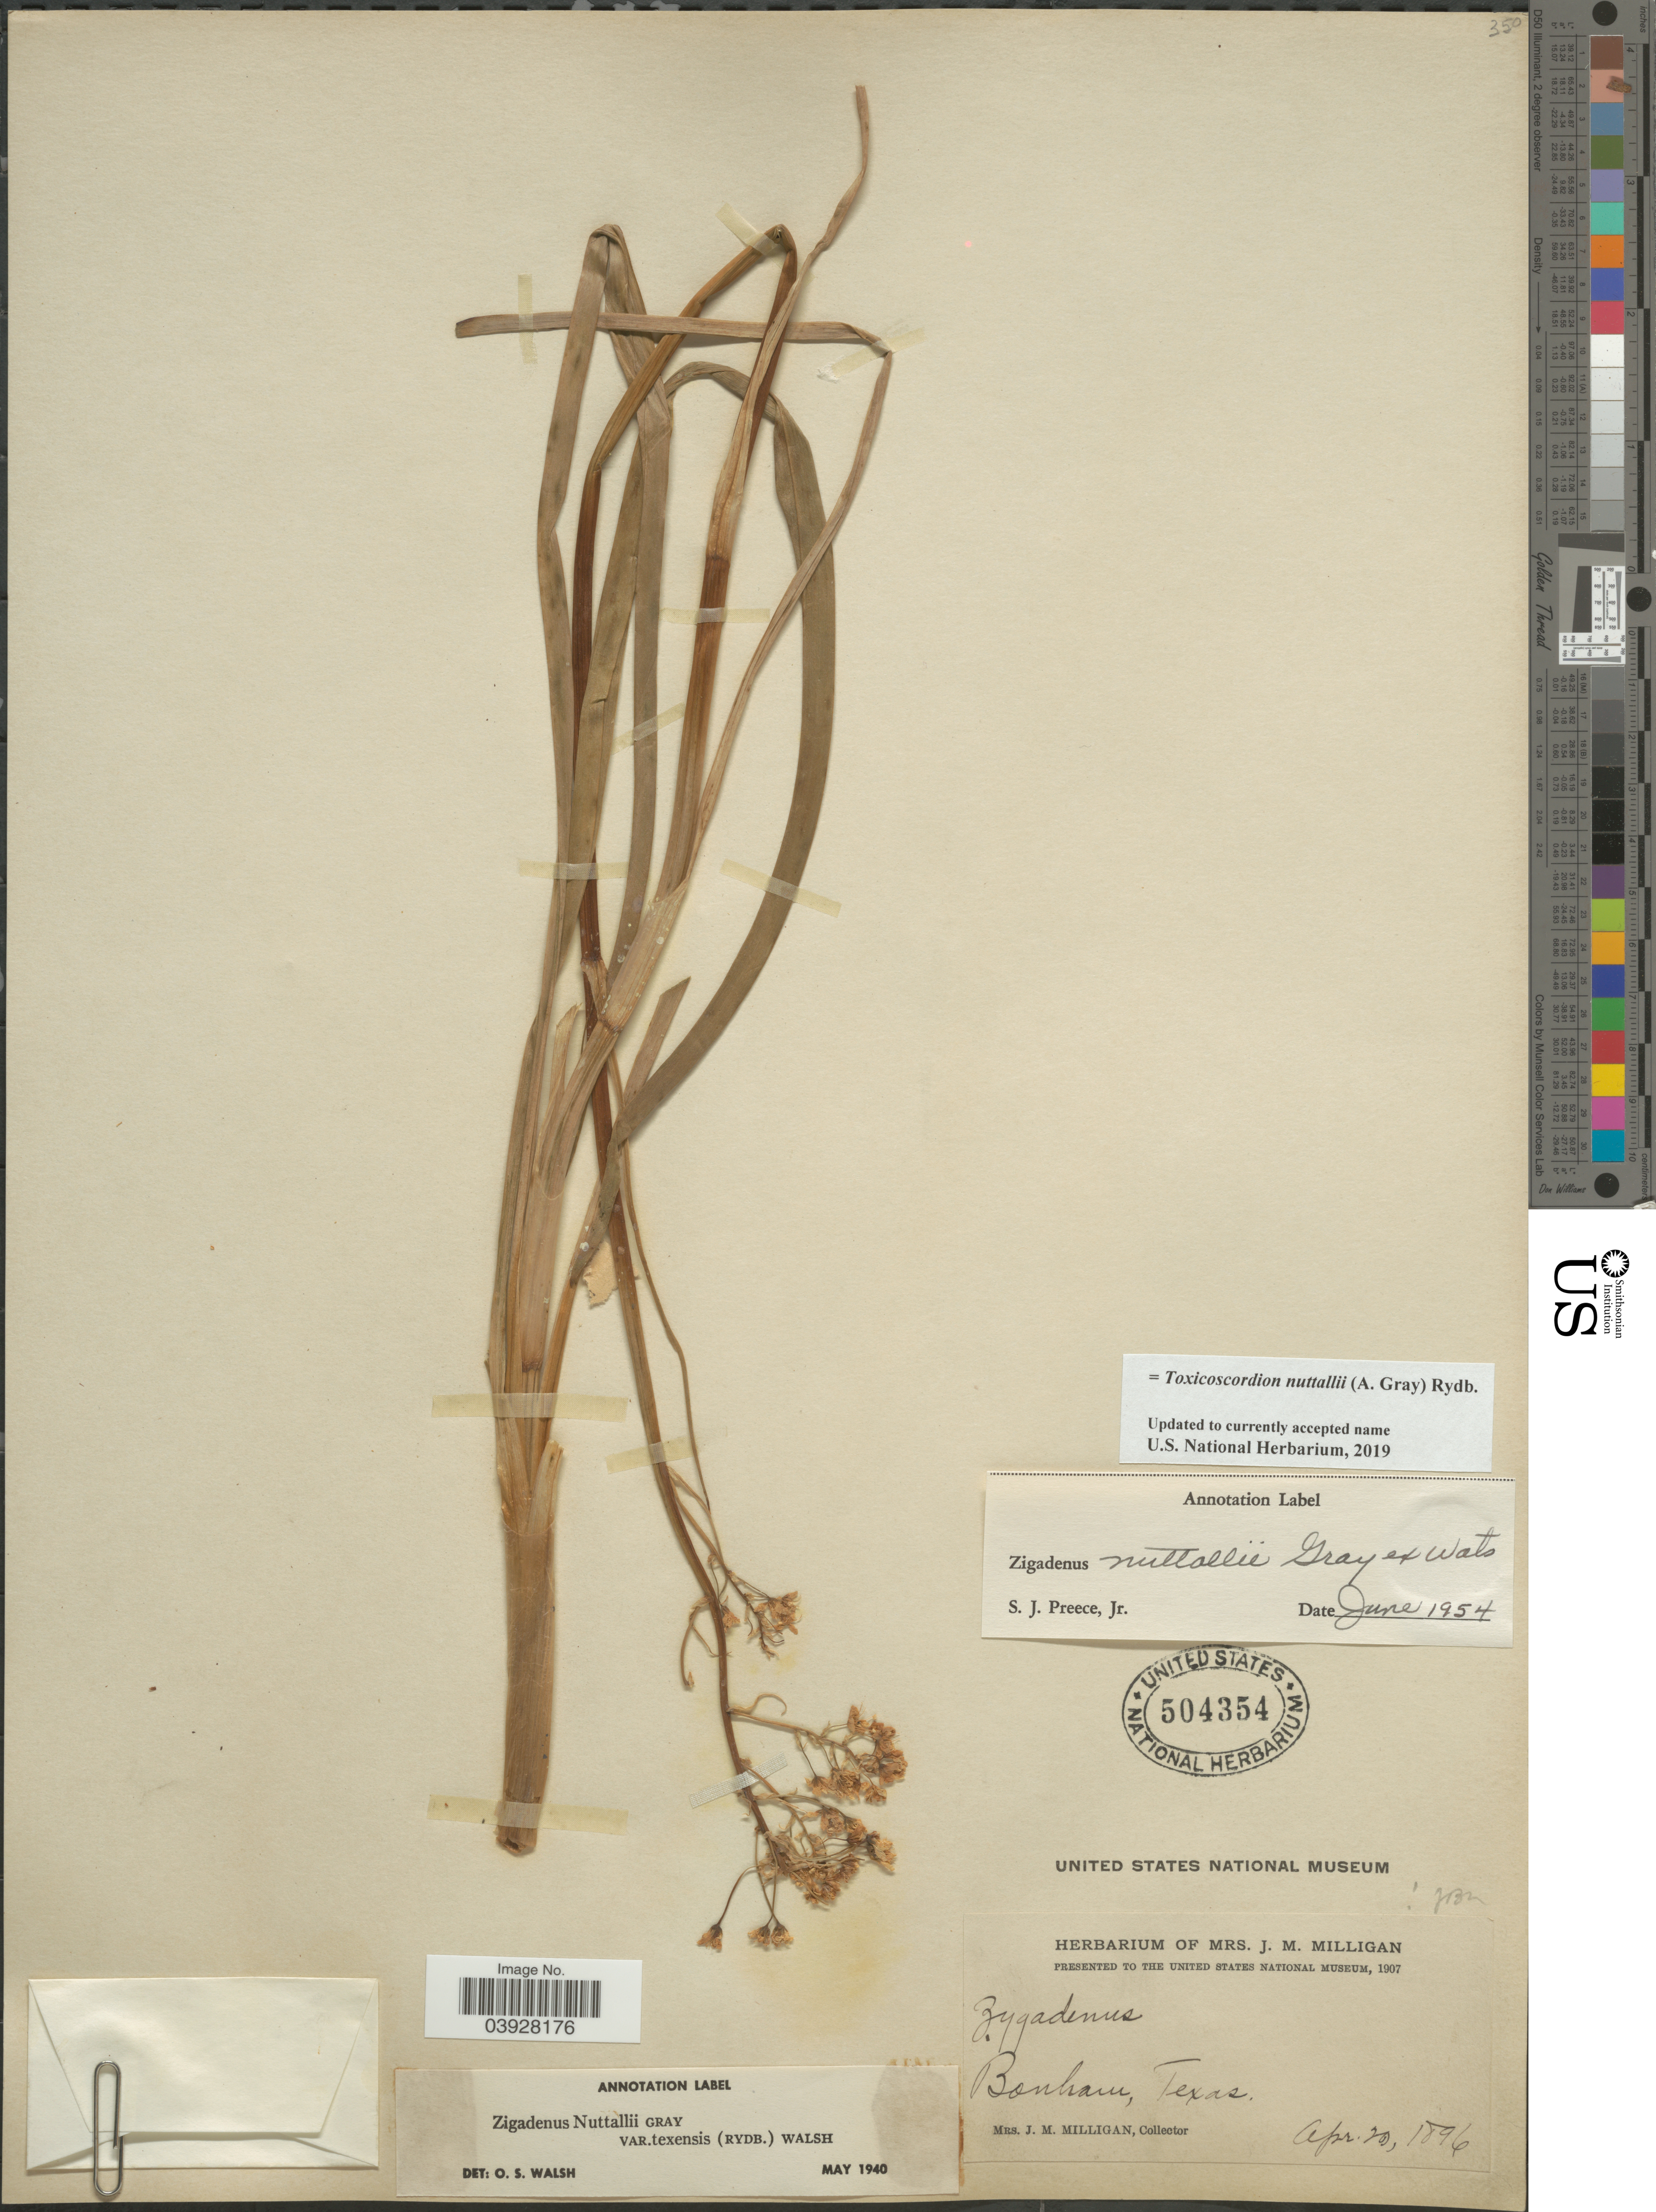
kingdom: Plantae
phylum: Tracheophyta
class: Liliopsida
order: Liliales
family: Melanthiaceae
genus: Toxicoscordion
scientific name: Toxicoscordion nuttallii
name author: (A. Gray) Rydb.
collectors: J. Milligan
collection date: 1896-04-20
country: United States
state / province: Texas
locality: Bonham.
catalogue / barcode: US 504354